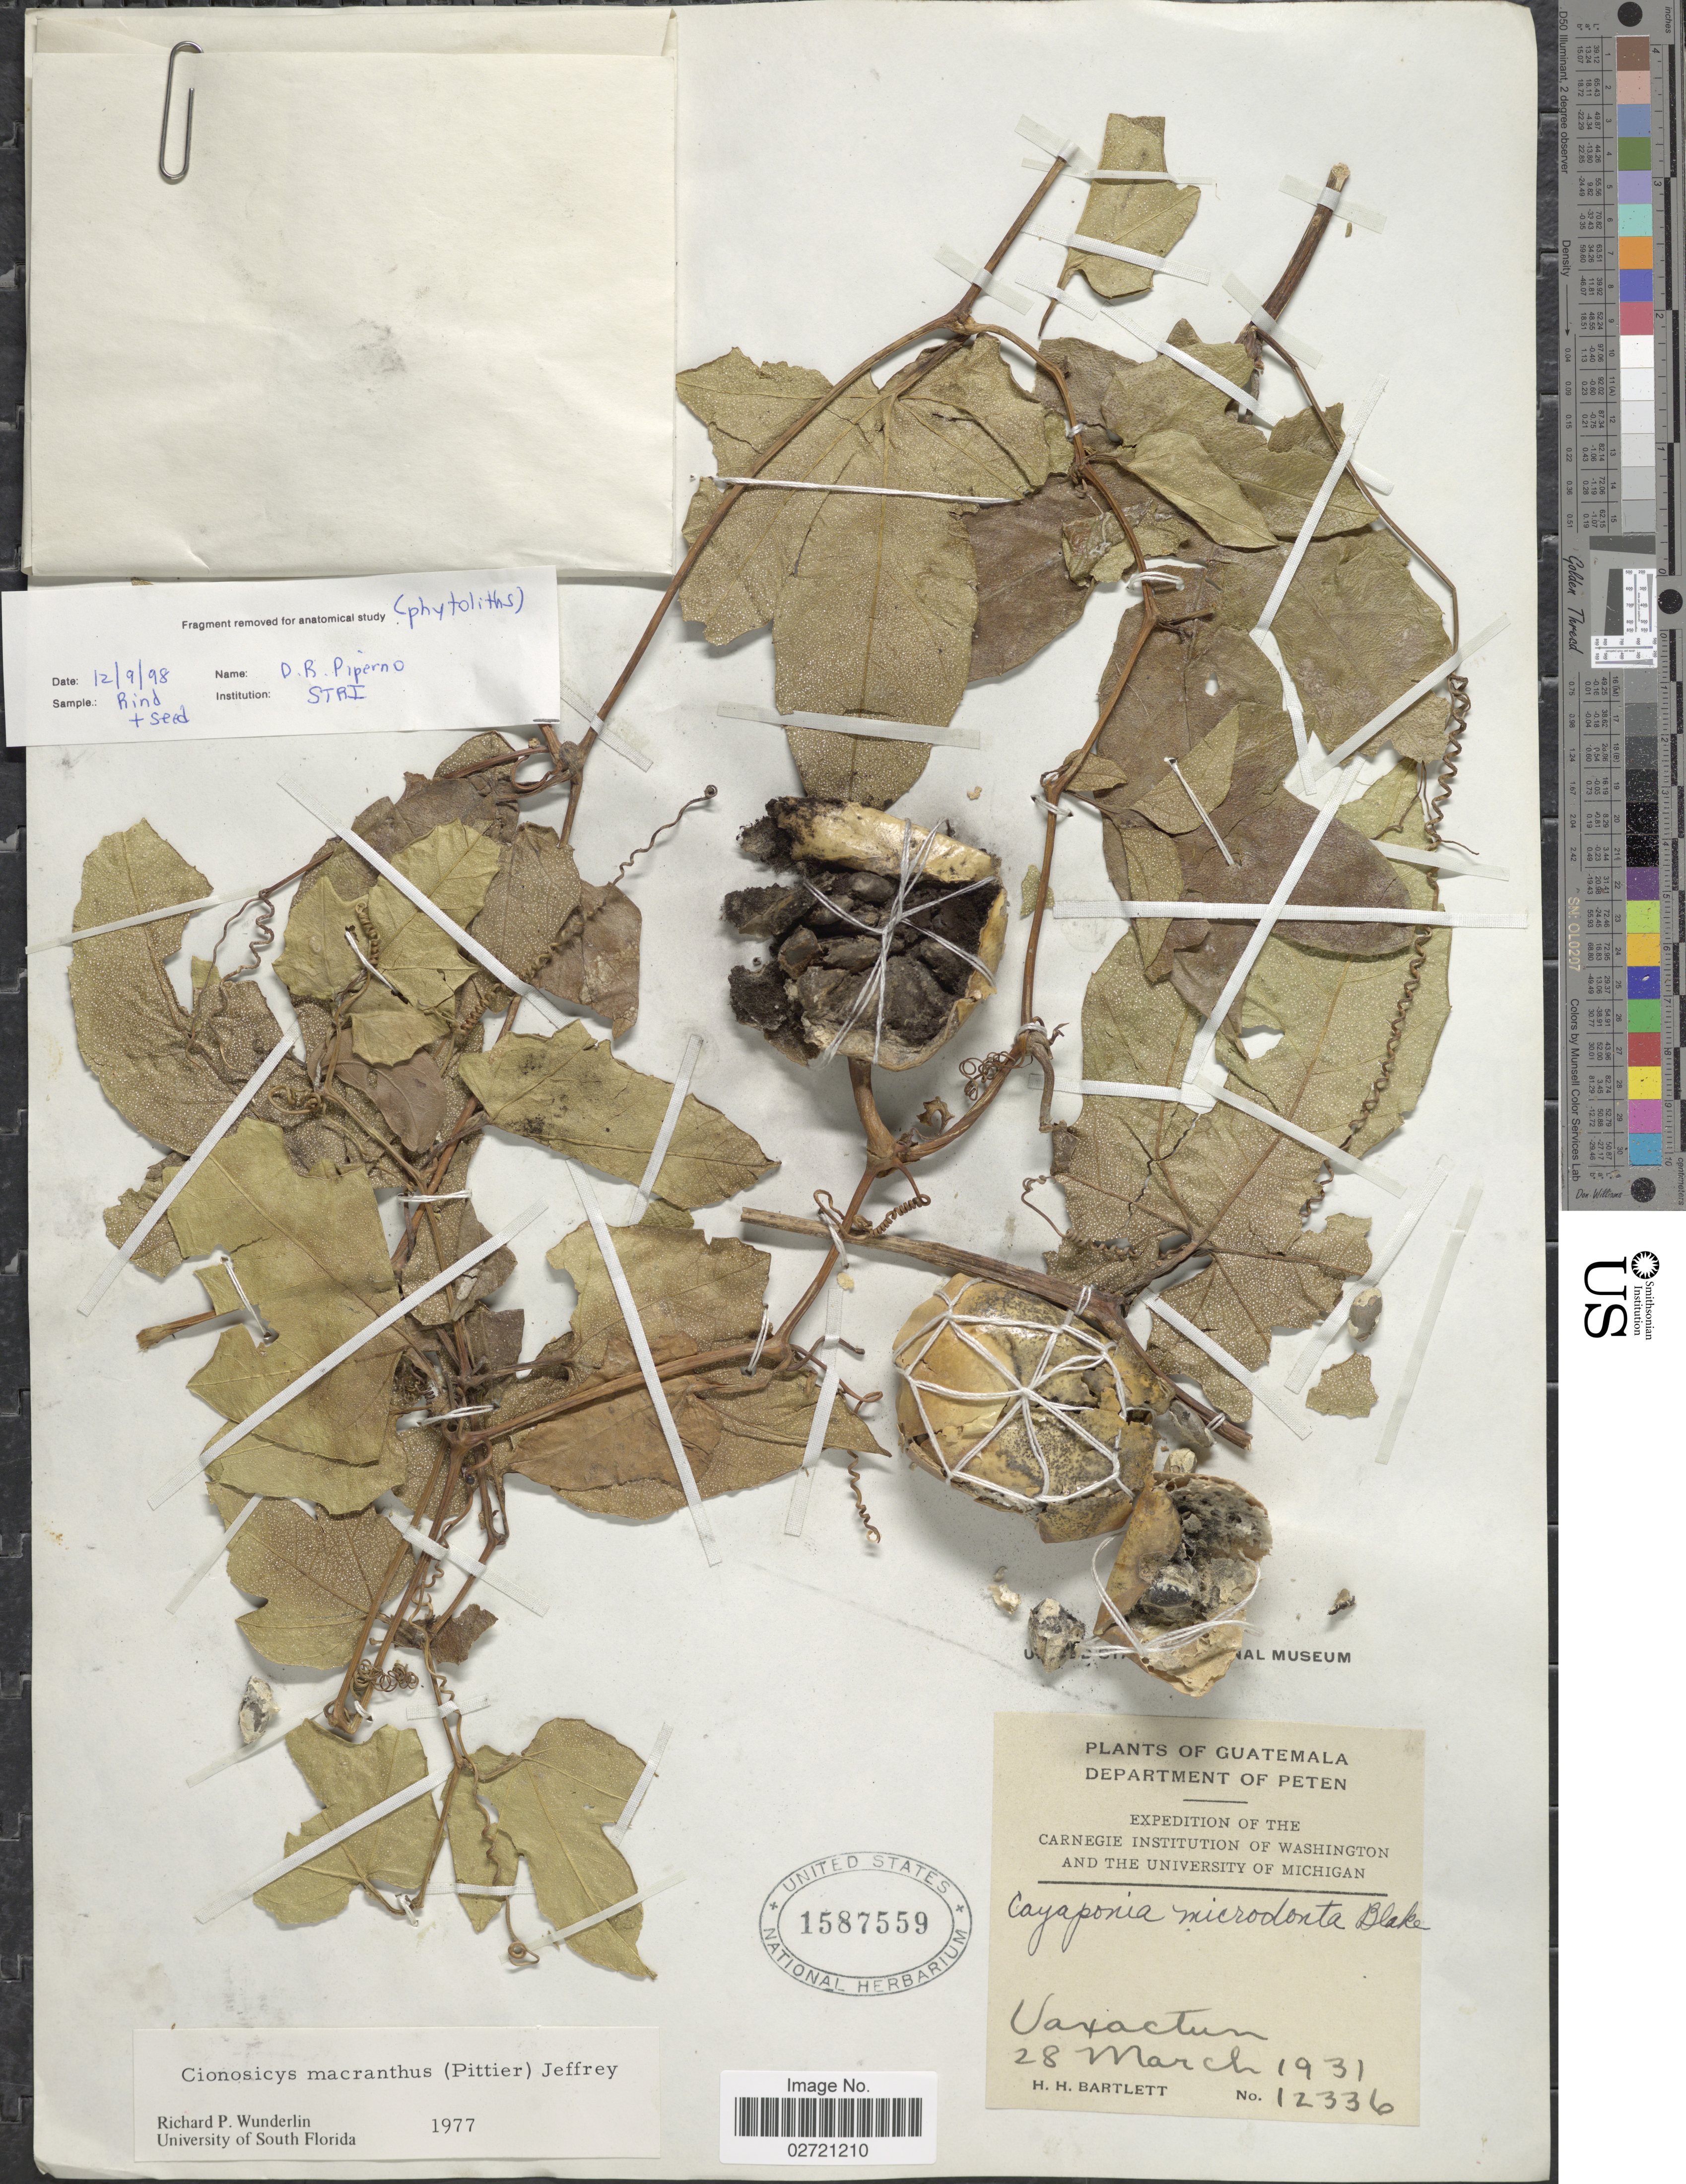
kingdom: Plantae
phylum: Tracheophyta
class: Magnoliopsida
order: Cucurbitales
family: Cucurbitaceae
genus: Cionosicys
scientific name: Cionosicys macranthus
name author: (Pittier) C. Jeffrey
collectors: H. H. Bartlett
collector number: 12336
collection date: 1931-03-28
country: Guatemala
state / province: El Petén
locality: Uaxactun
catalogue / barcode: US 1587559